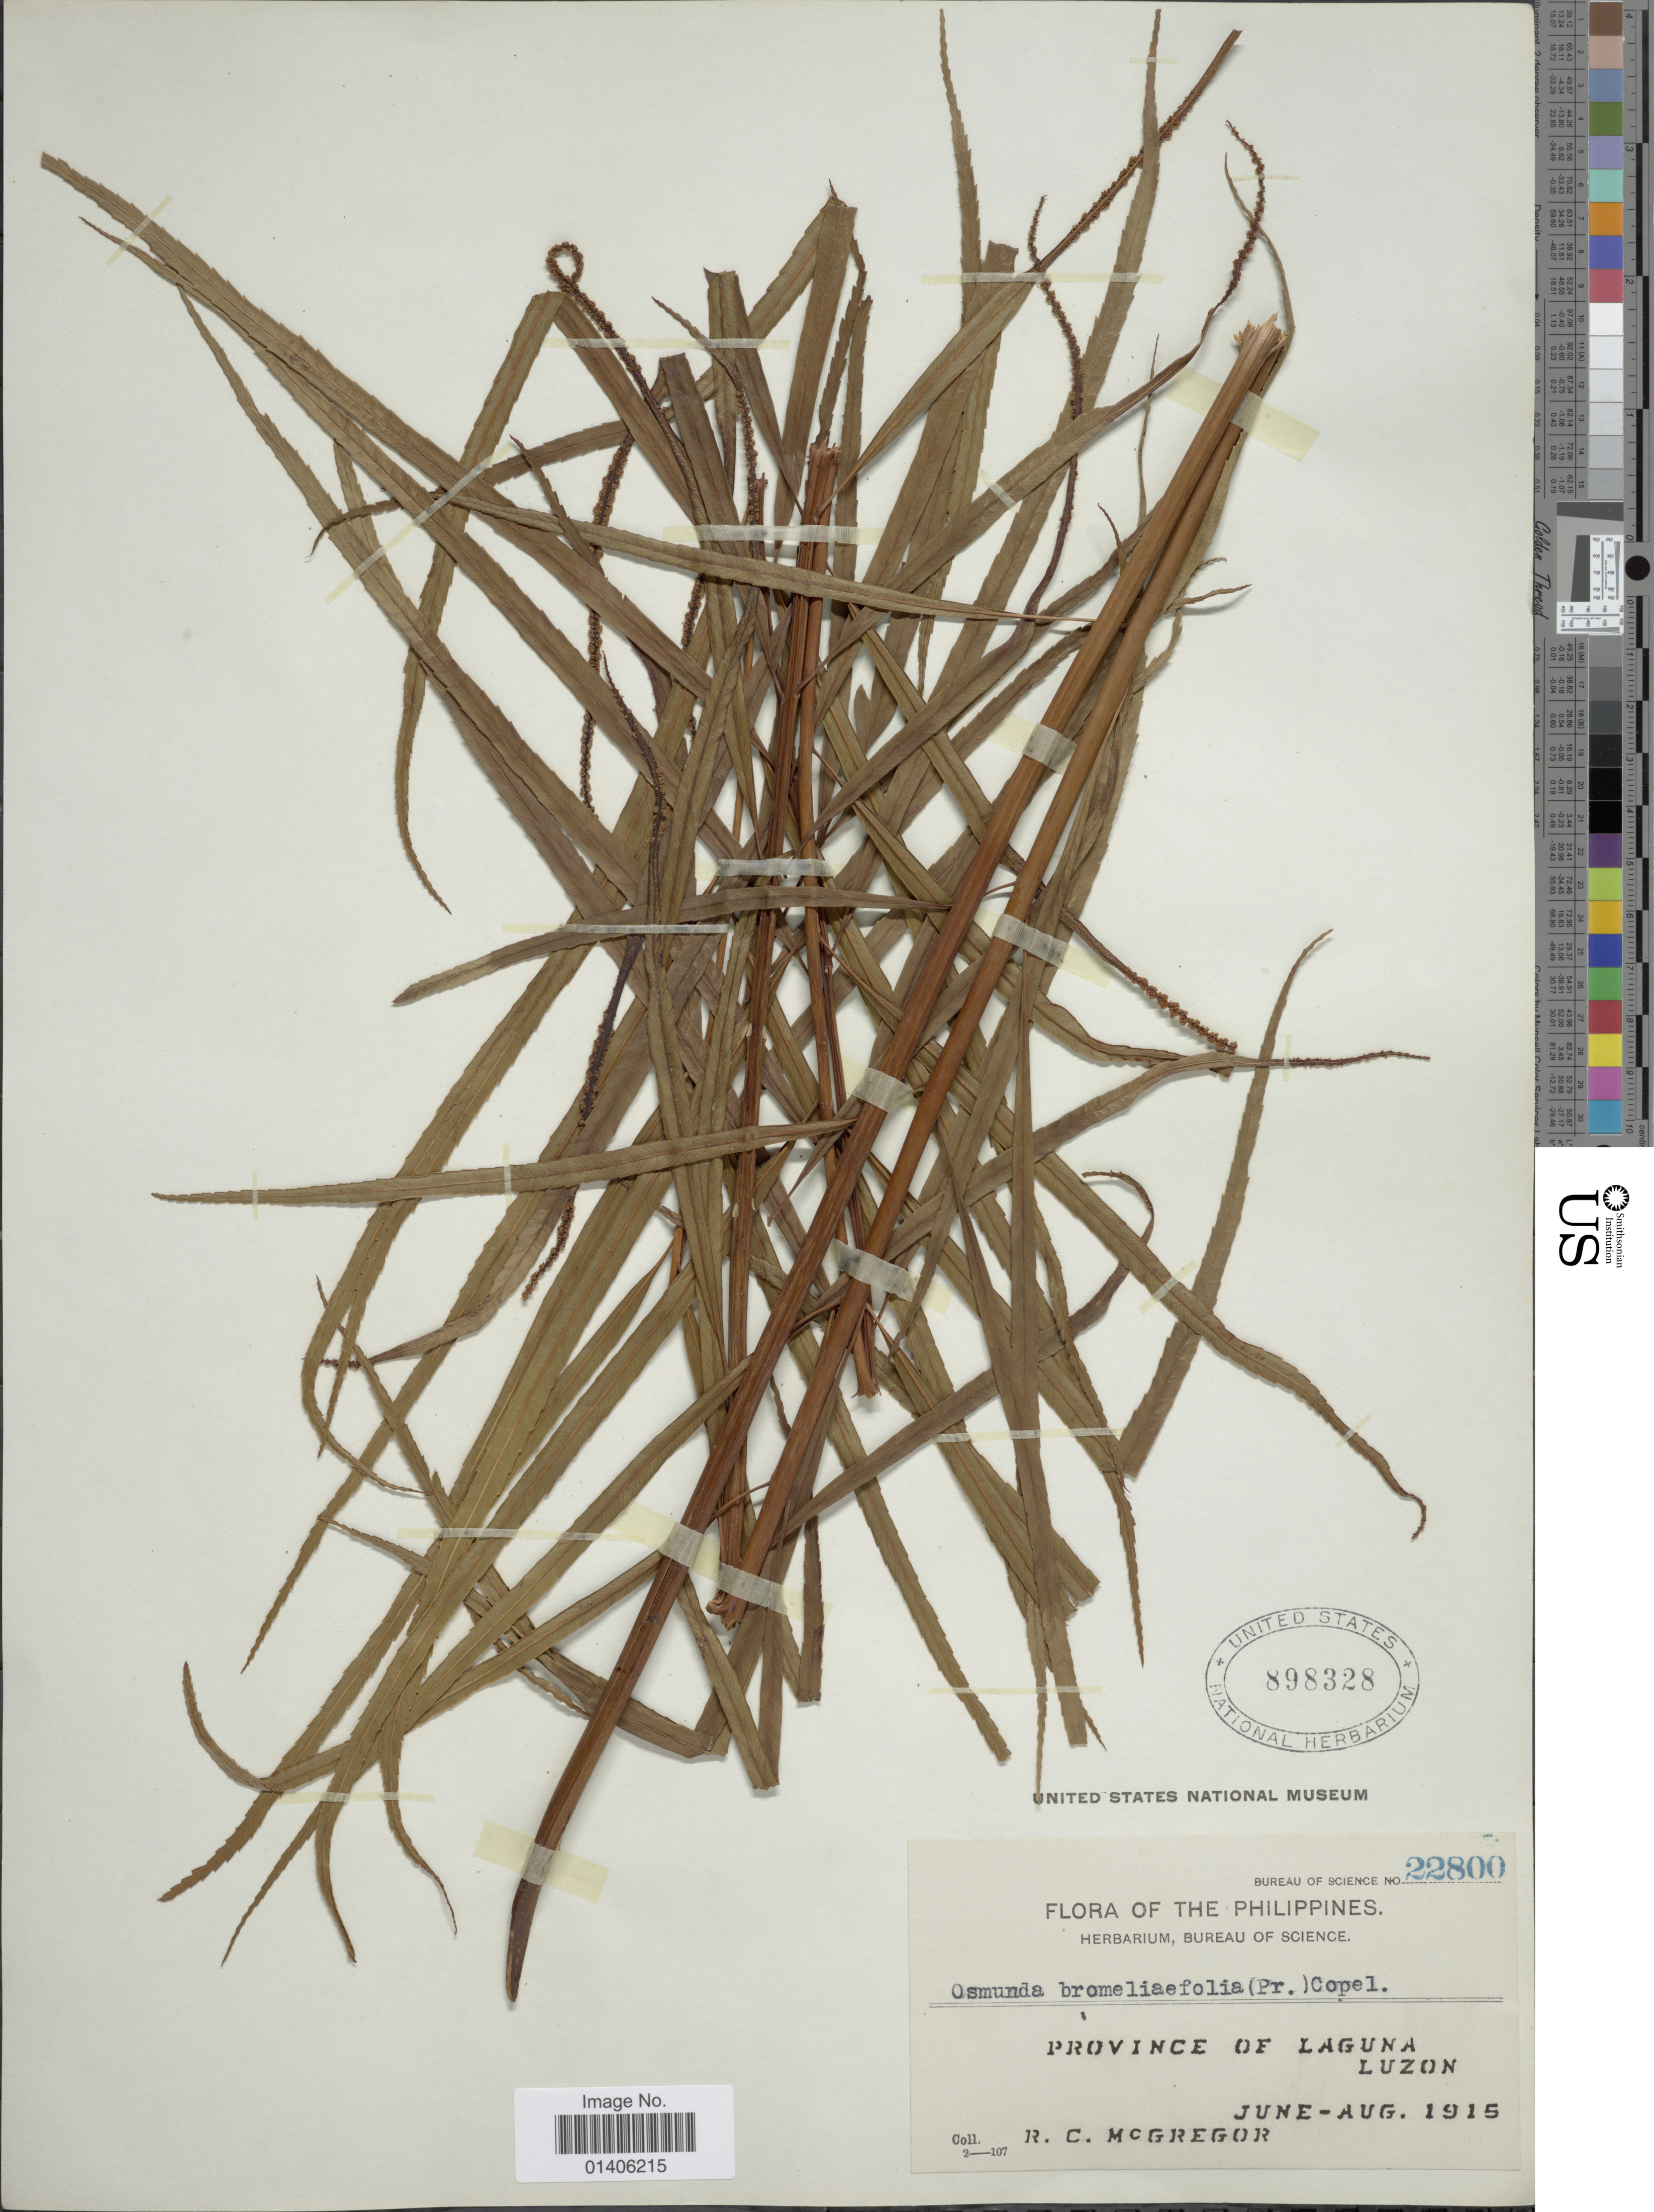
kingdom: Plantae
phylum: Tracheophyta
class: Polypodiopsida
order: Osmundales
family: Osmundaceae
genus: Osmunda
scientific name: Osmunda bromeliifolia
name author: (C. Presl) Copel.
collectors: R. C. McGregor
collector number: Bureau of Science 22800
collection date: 1915-06/1915-08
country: Philippines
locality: Province of Laguna Luzon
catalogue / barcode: US 898328